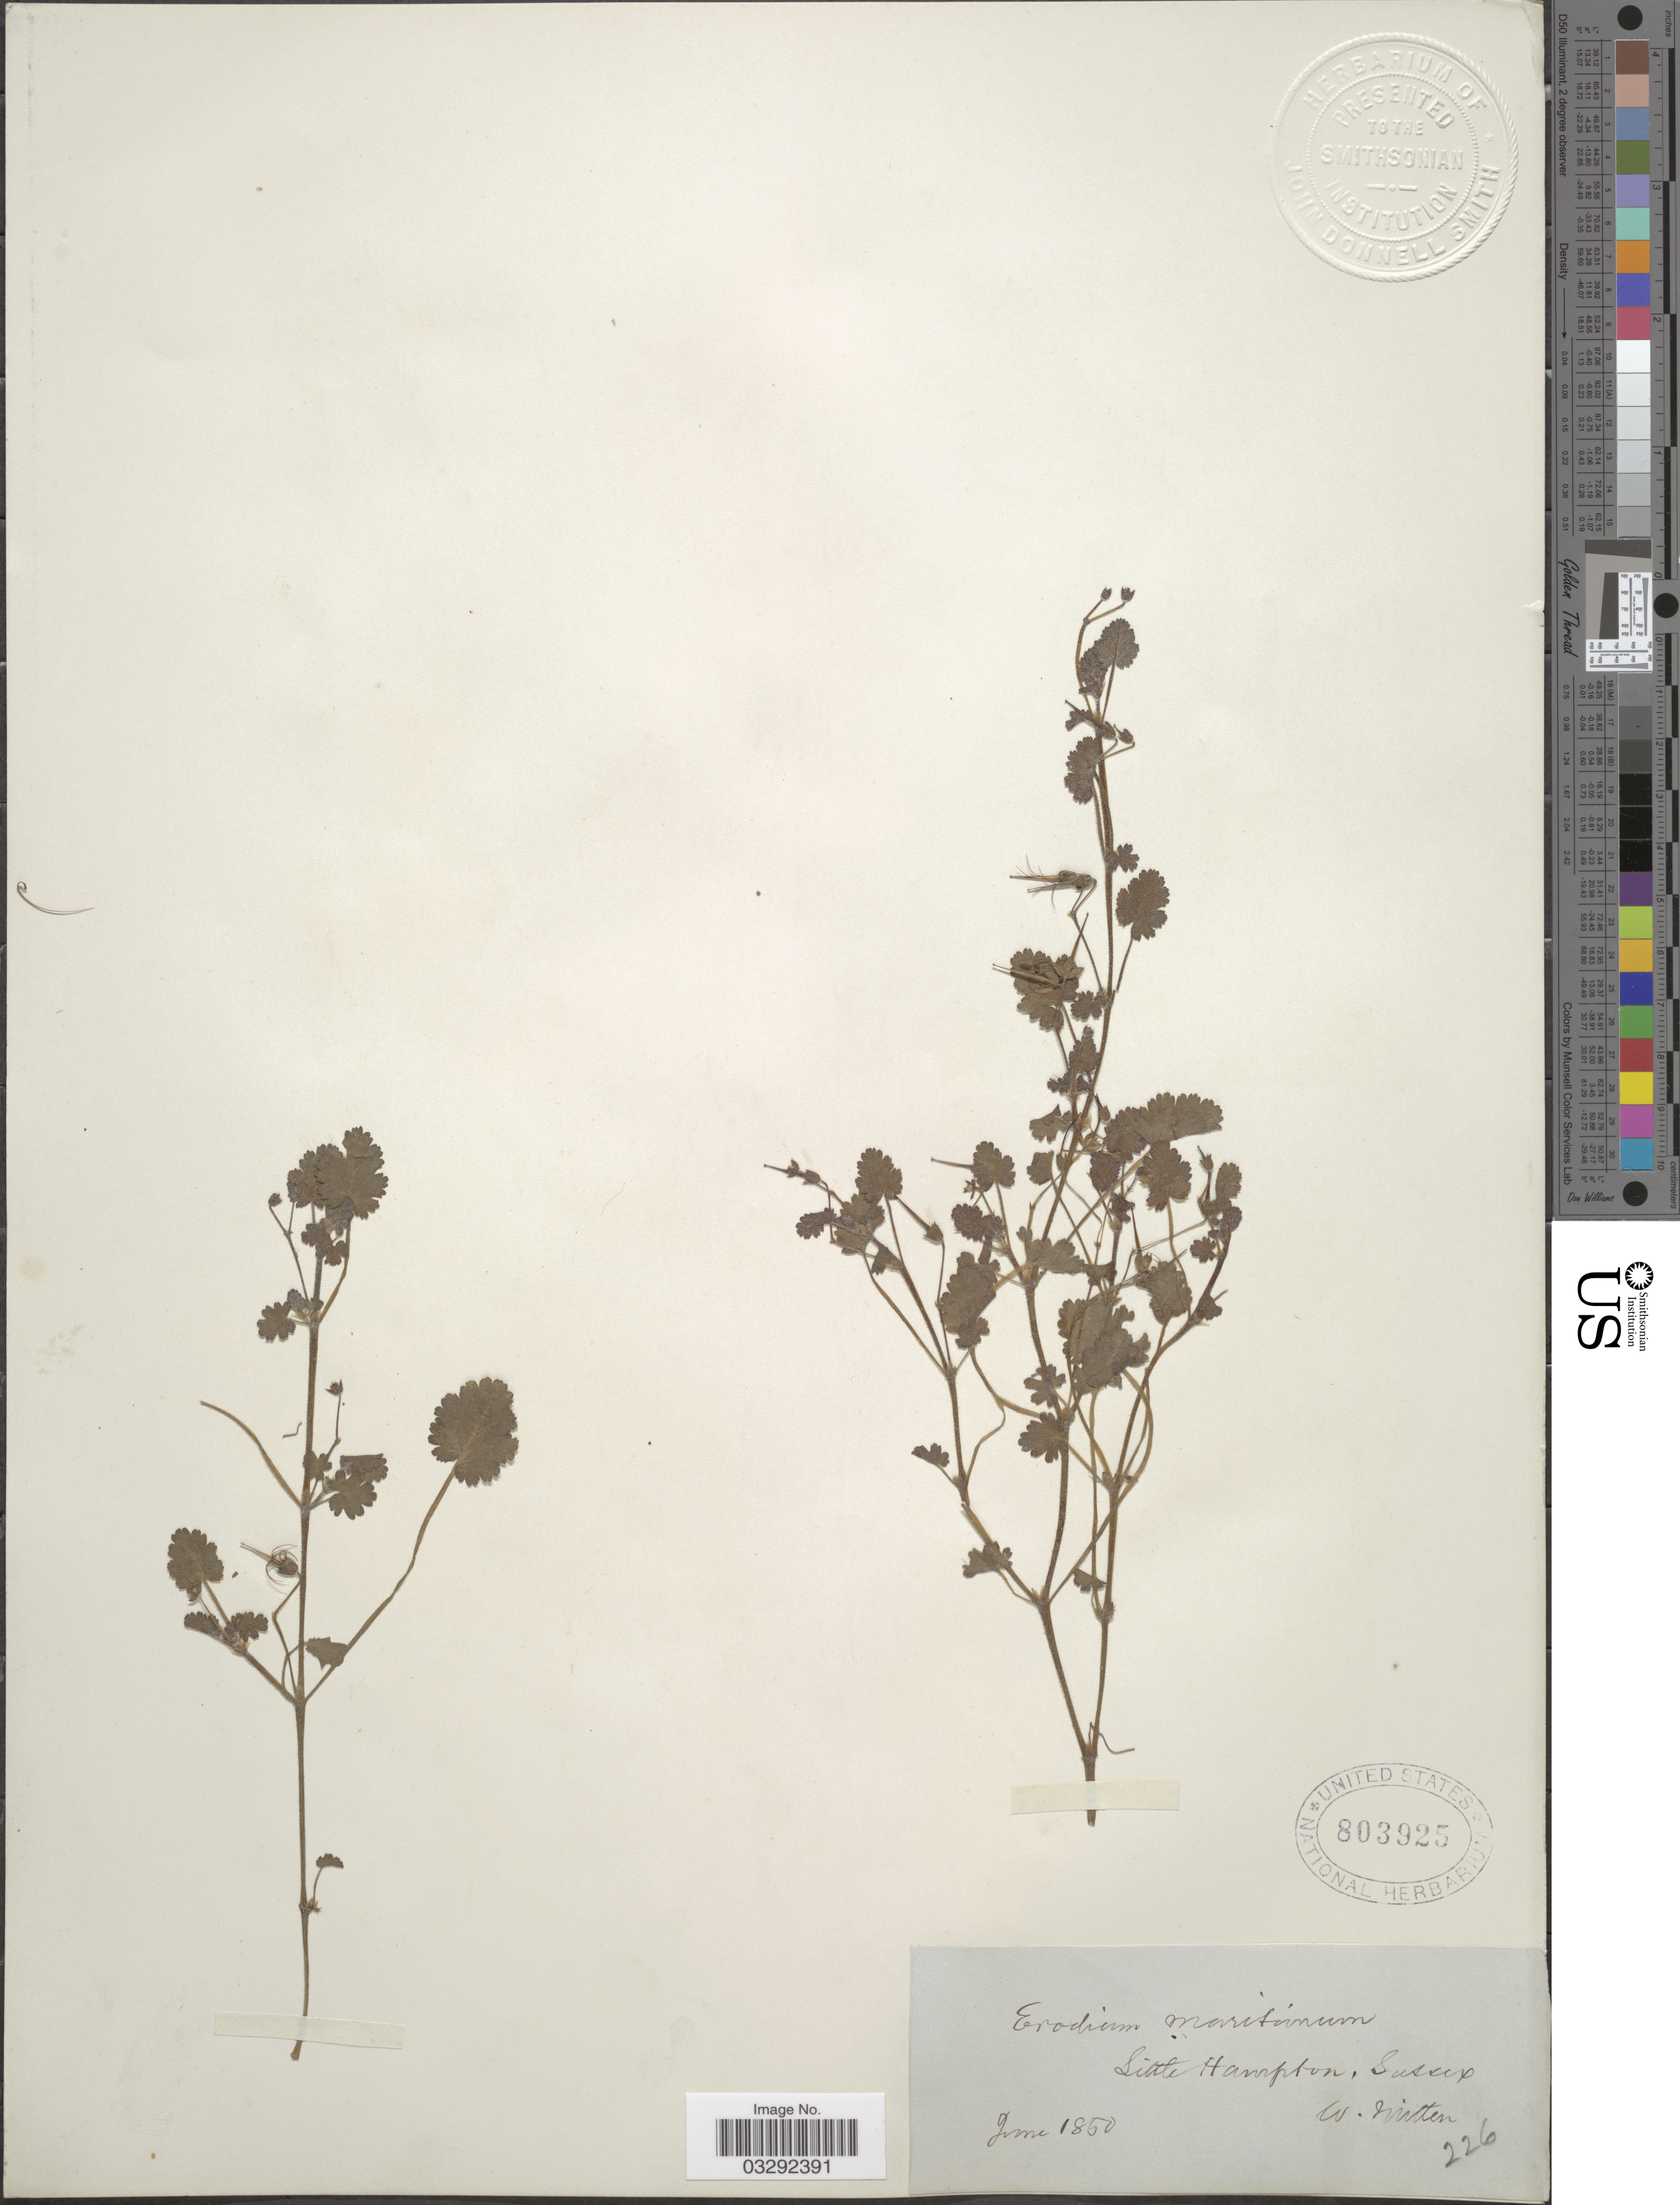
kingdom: Plantae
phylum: Tracheophyta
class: Magnoliopsida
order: Geraniales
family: Geraniaceae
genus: Erodium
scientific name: Erodium maritimum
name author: L'Hér. ex Aiton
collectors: W. Mitten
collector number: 226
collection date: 1850-06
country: United Kingdom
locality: Little Hampton, Sussex.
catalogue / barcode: US 803925